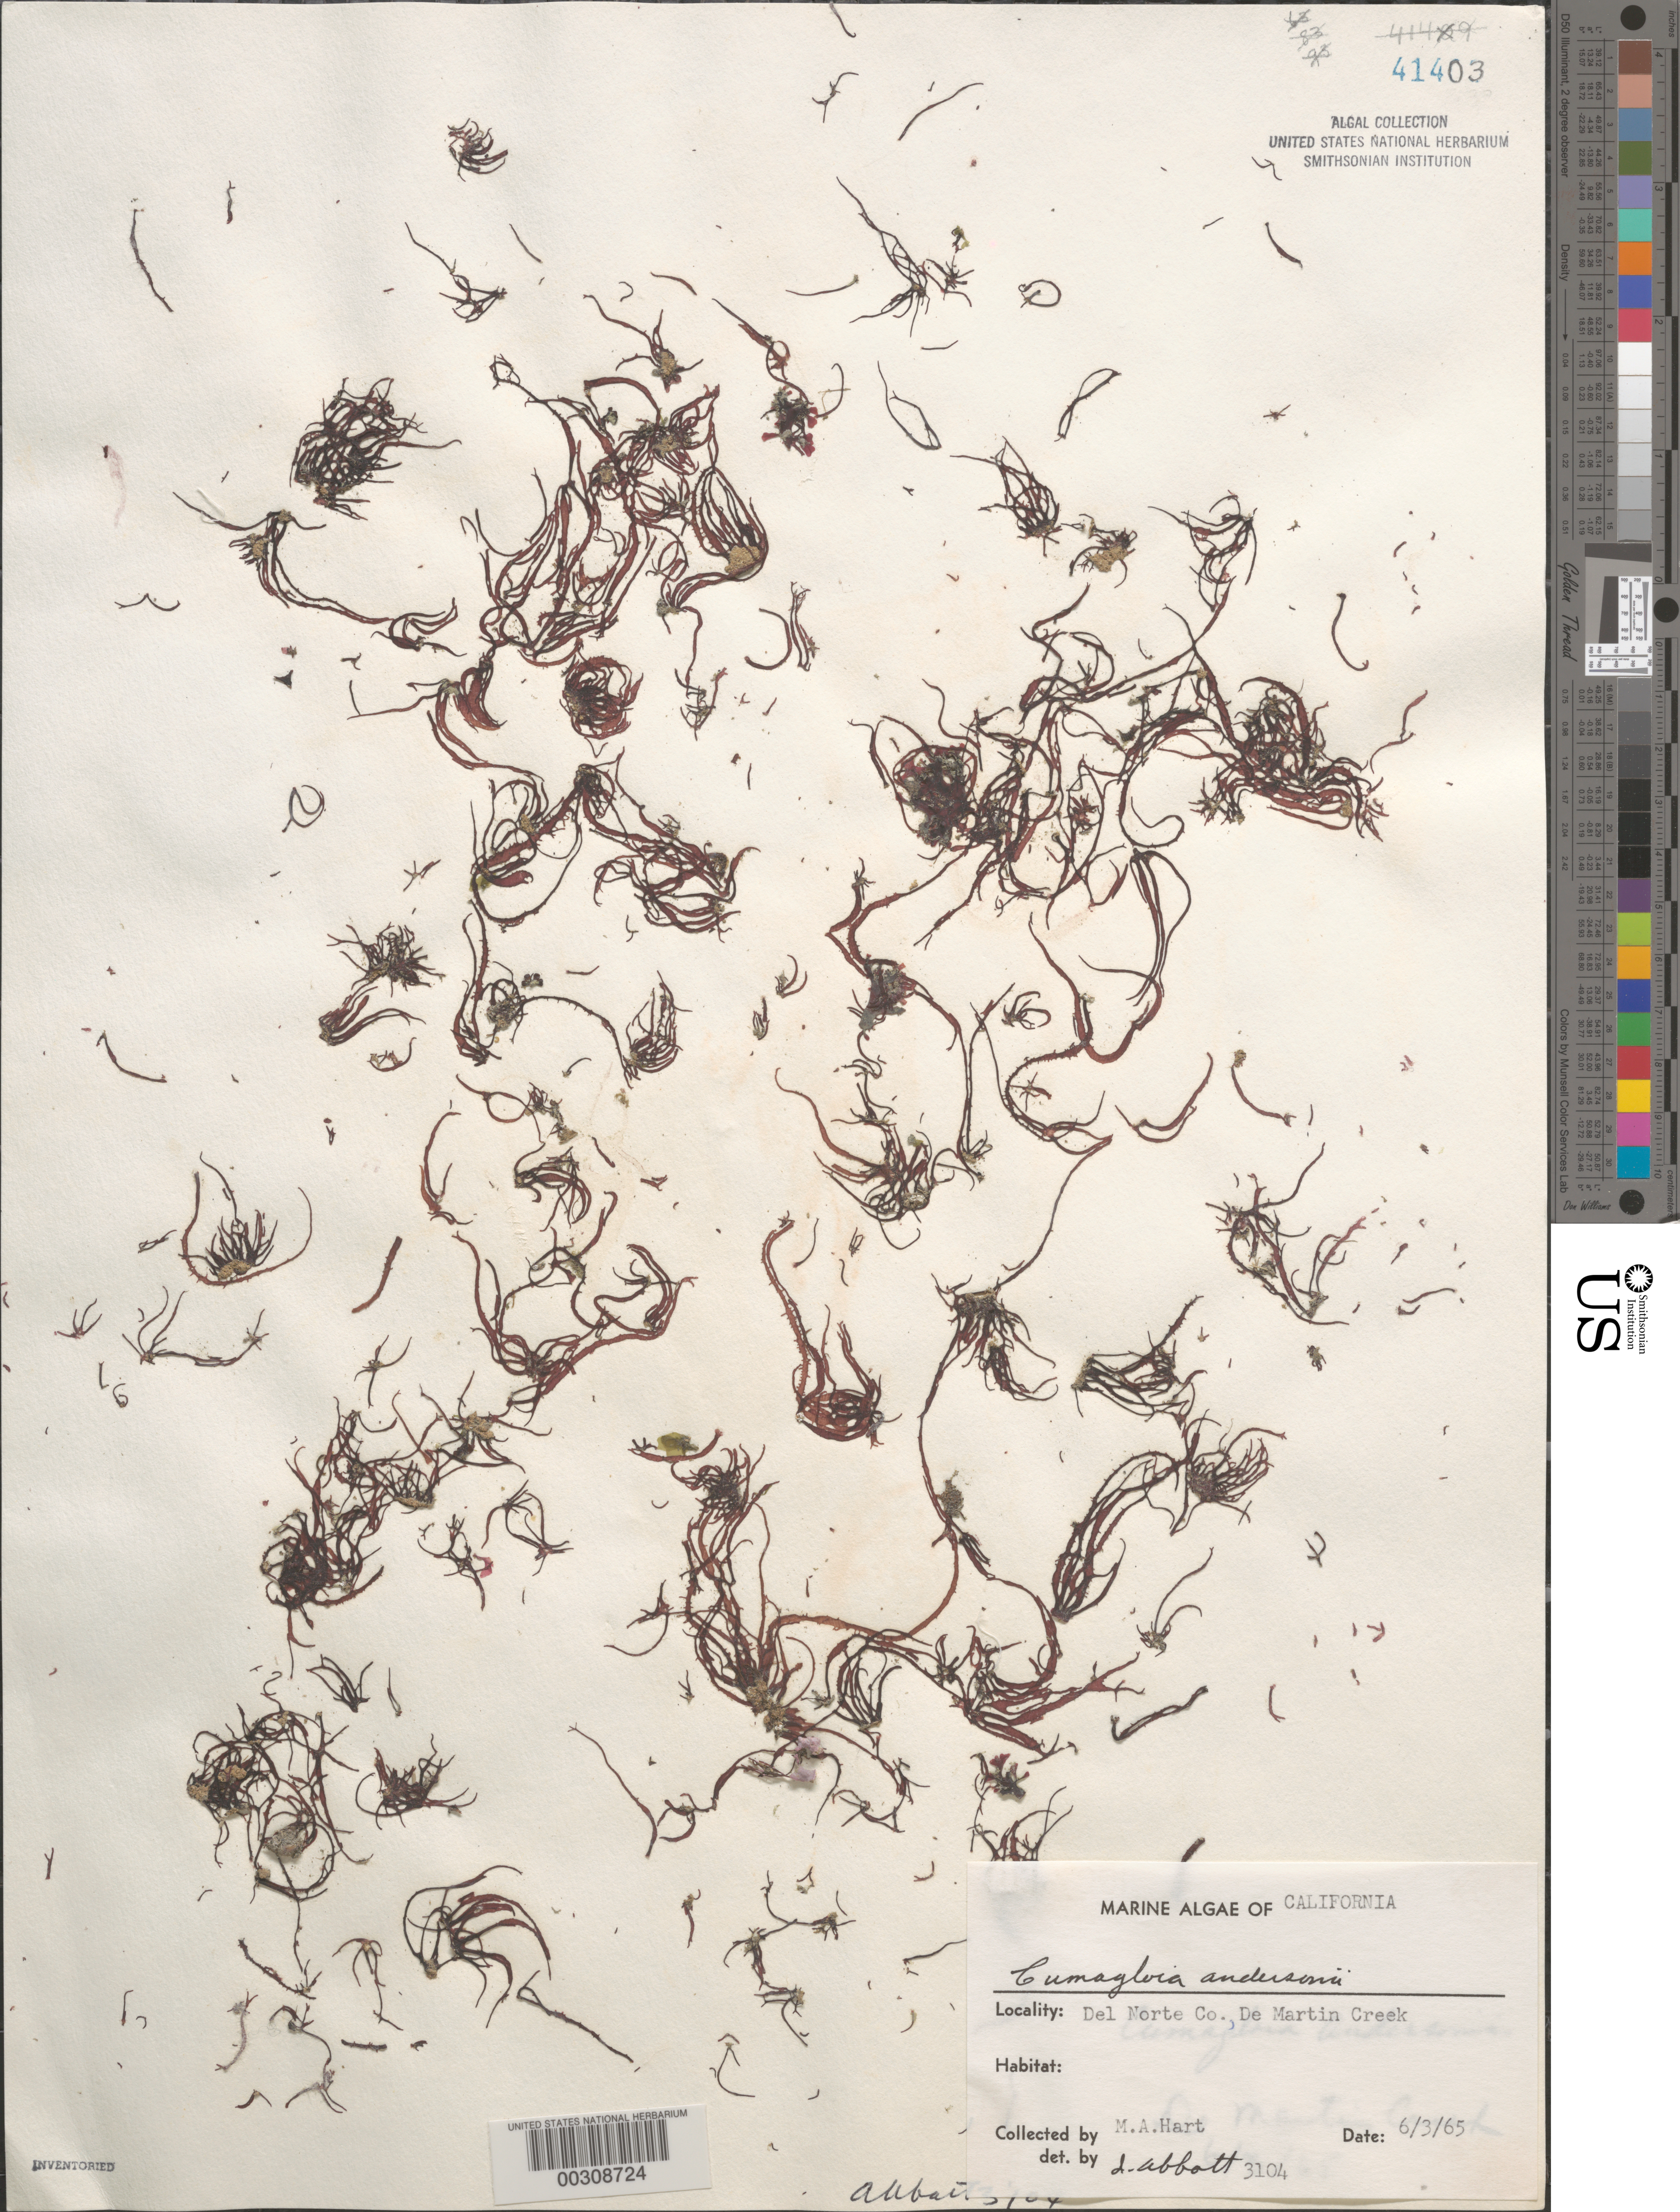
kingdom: Plantae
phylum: Rhodophyta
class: Florideophyceae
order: Nemaliales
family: Liagoraceae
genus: Cumagloia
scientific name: Cumagloia andersonii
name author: (Farl.) Setch. & N.L. Gardner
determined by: Abbott, Isabella A.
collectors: M. A. Hart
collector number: IAA 3104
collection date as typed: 03 Jun 1965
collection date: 1965-06-03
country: United States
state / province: California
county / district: Del Norte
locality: DeMartin Creek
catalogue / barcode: US 41403